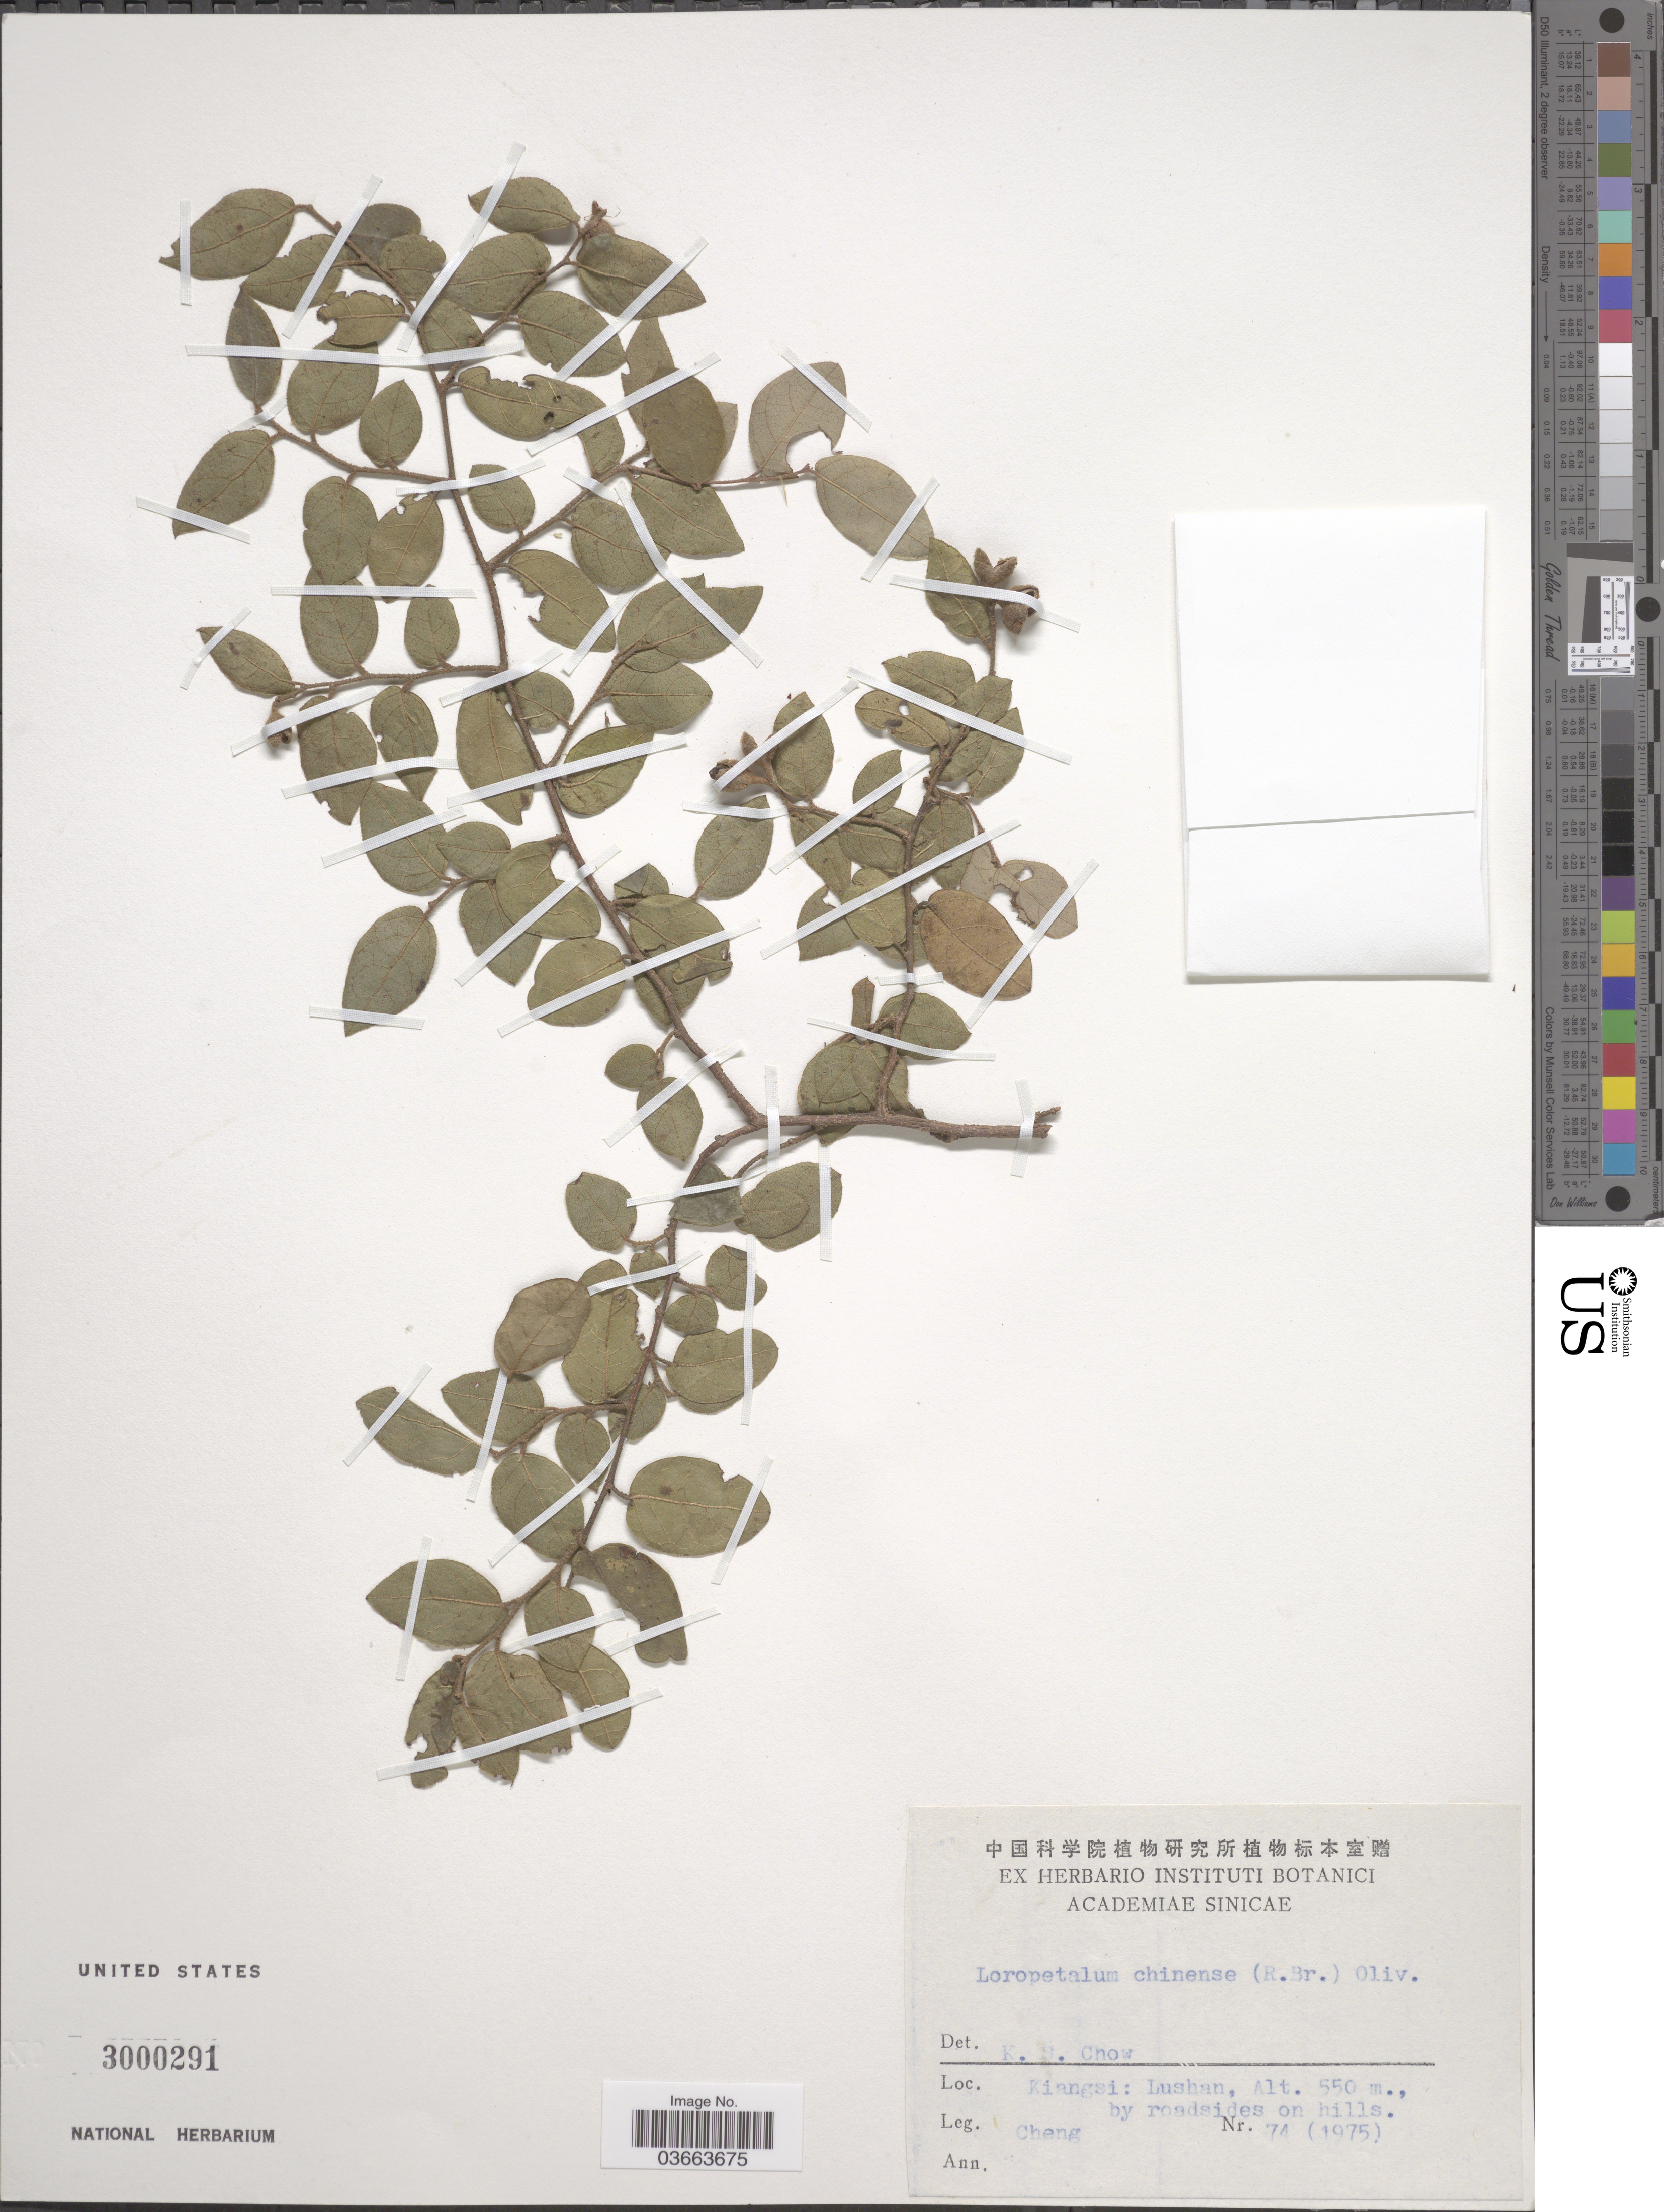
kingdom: Plantae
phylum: Tracheophyta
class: Magnoliopsida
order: Saxifragales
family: Hamamelidaceae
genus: Loropetalum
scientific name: Loropetalum chinense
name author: (R. Br.) Oliv.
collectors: -. Cheng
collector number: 74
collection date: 1975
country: China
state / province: Jiangxi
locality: Kiangsi: Lushan.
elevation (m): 550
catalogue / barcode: US 3000291